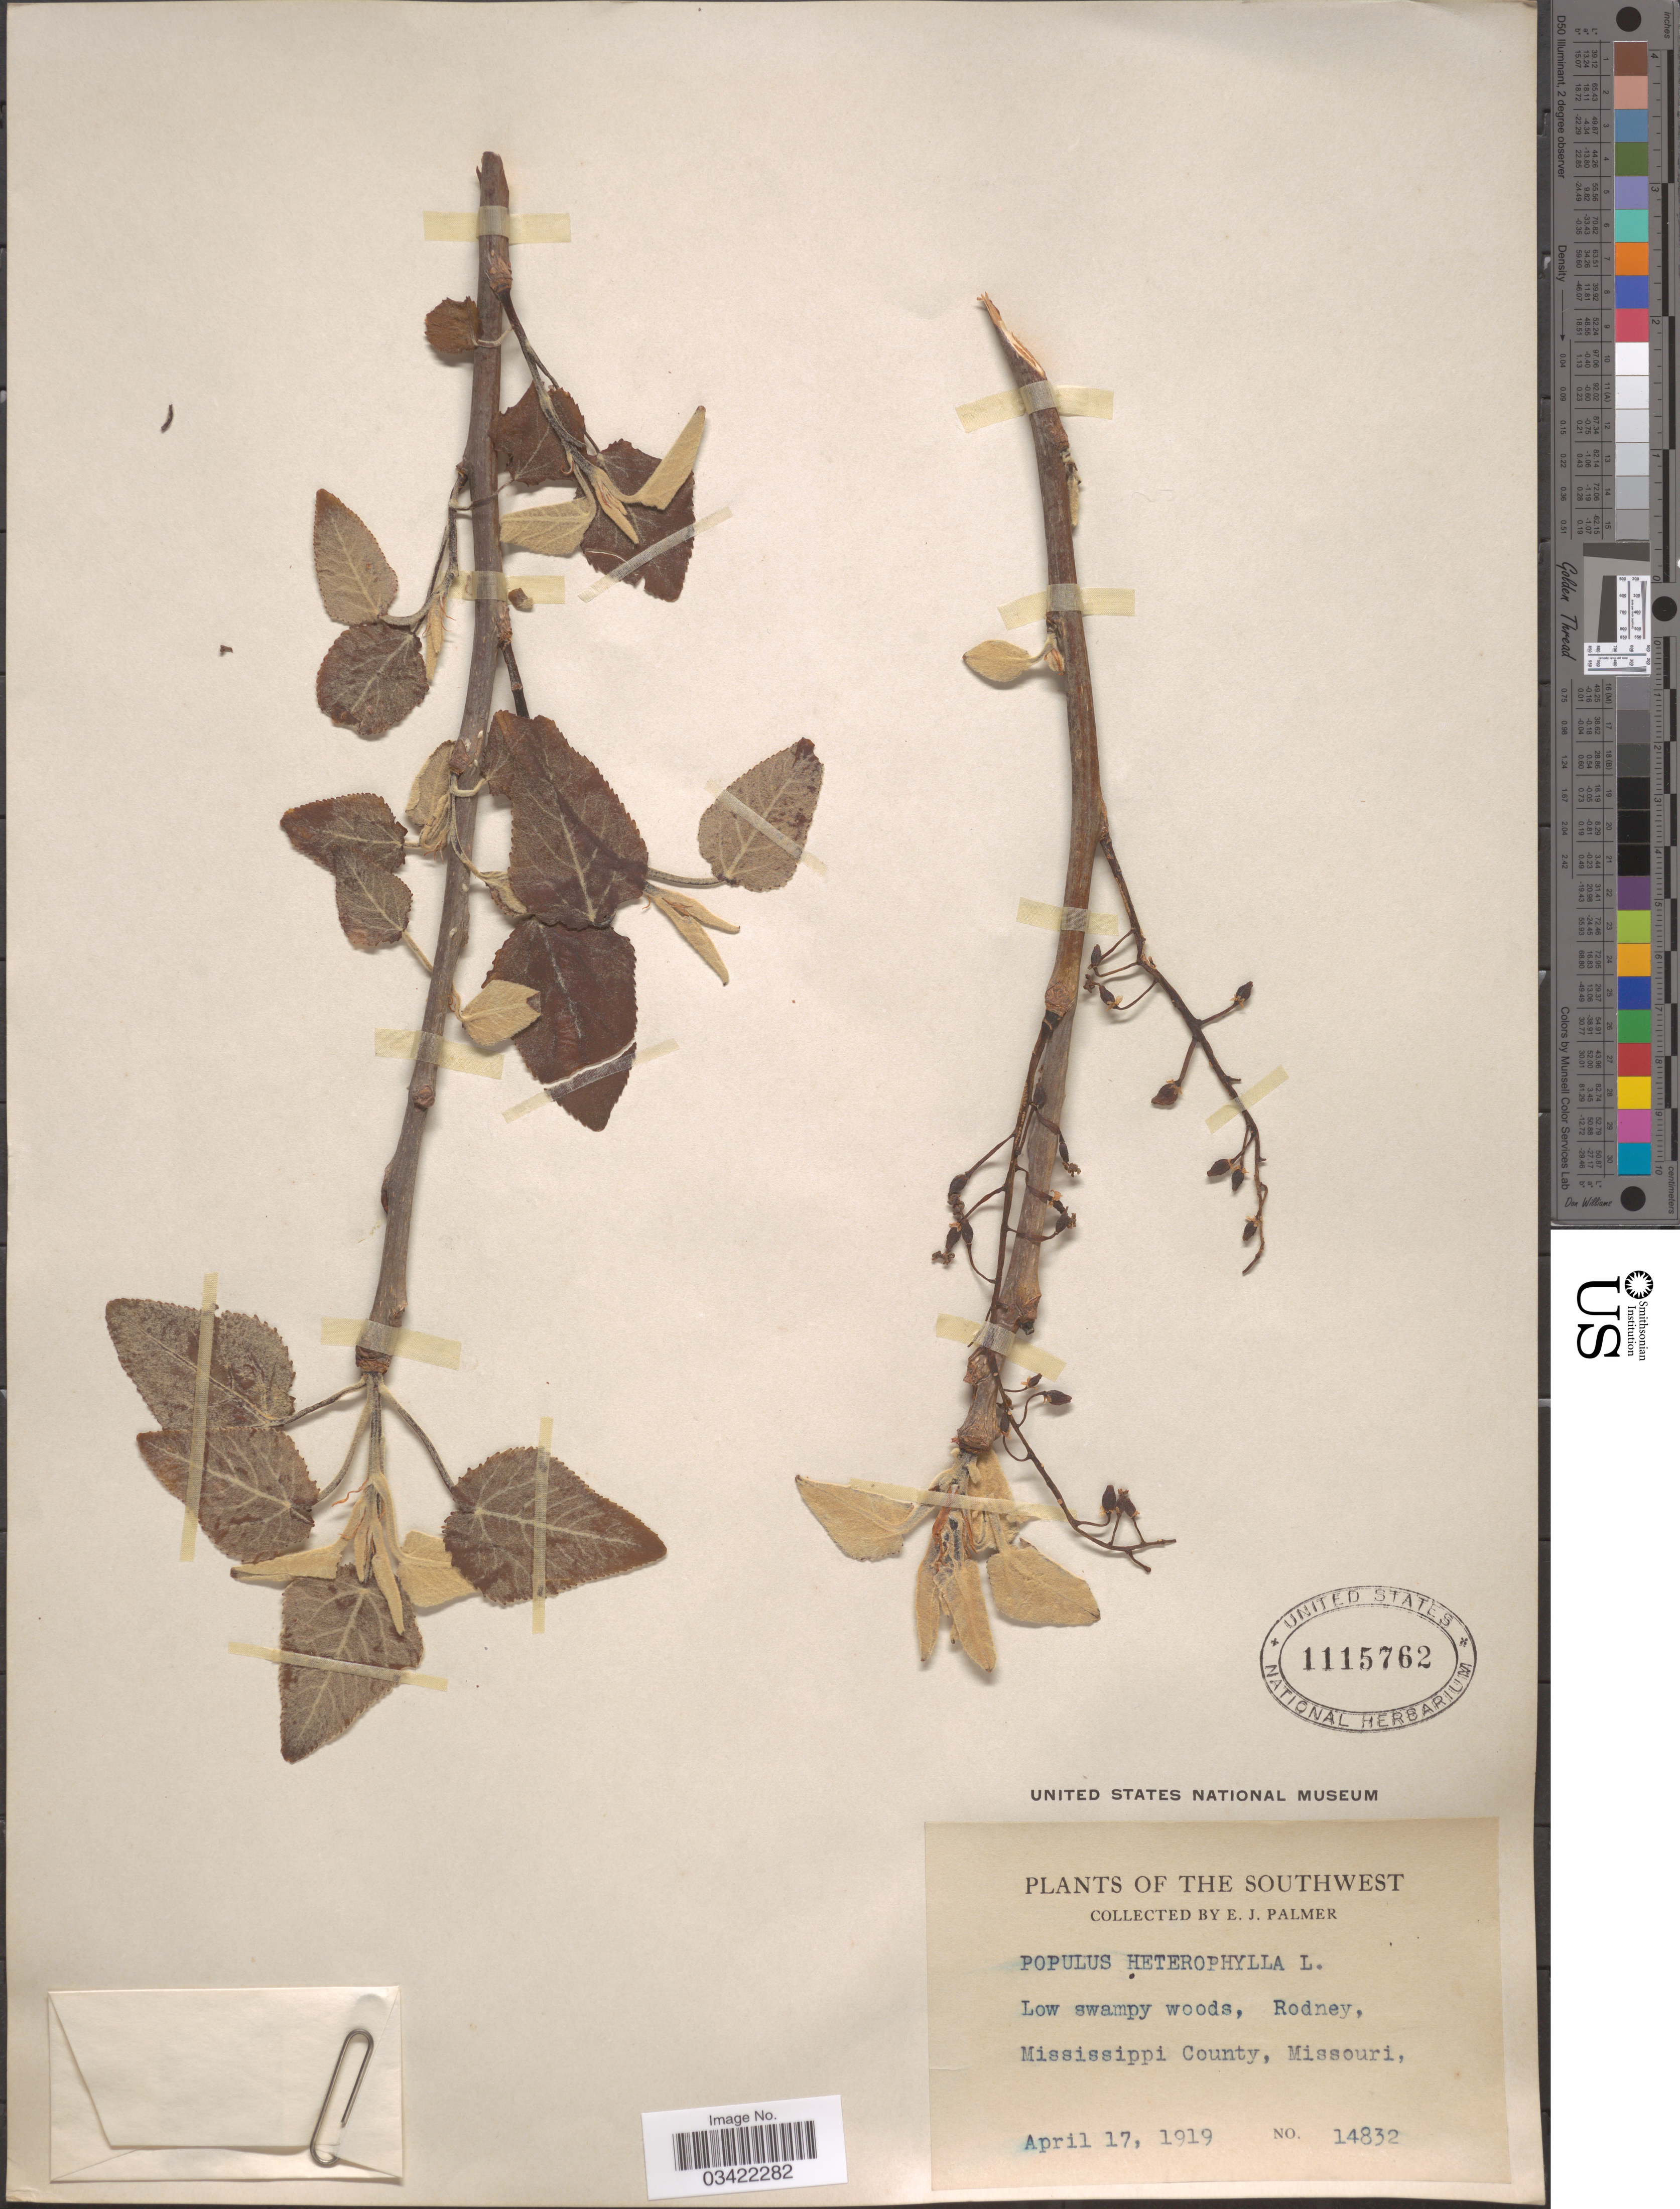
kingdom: Plantae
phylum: Tracheophyta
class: Magnoliopsida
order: Malpighiales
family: Salicaceae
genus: Populus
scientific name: Populus heterophylla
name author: L.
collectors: E. J. Palmer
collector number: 14832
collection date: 1919-04-17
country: United States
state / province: Missouri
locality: The Southwest. Rodney, Mississippi County, Missouri.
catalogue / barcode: US 1115762